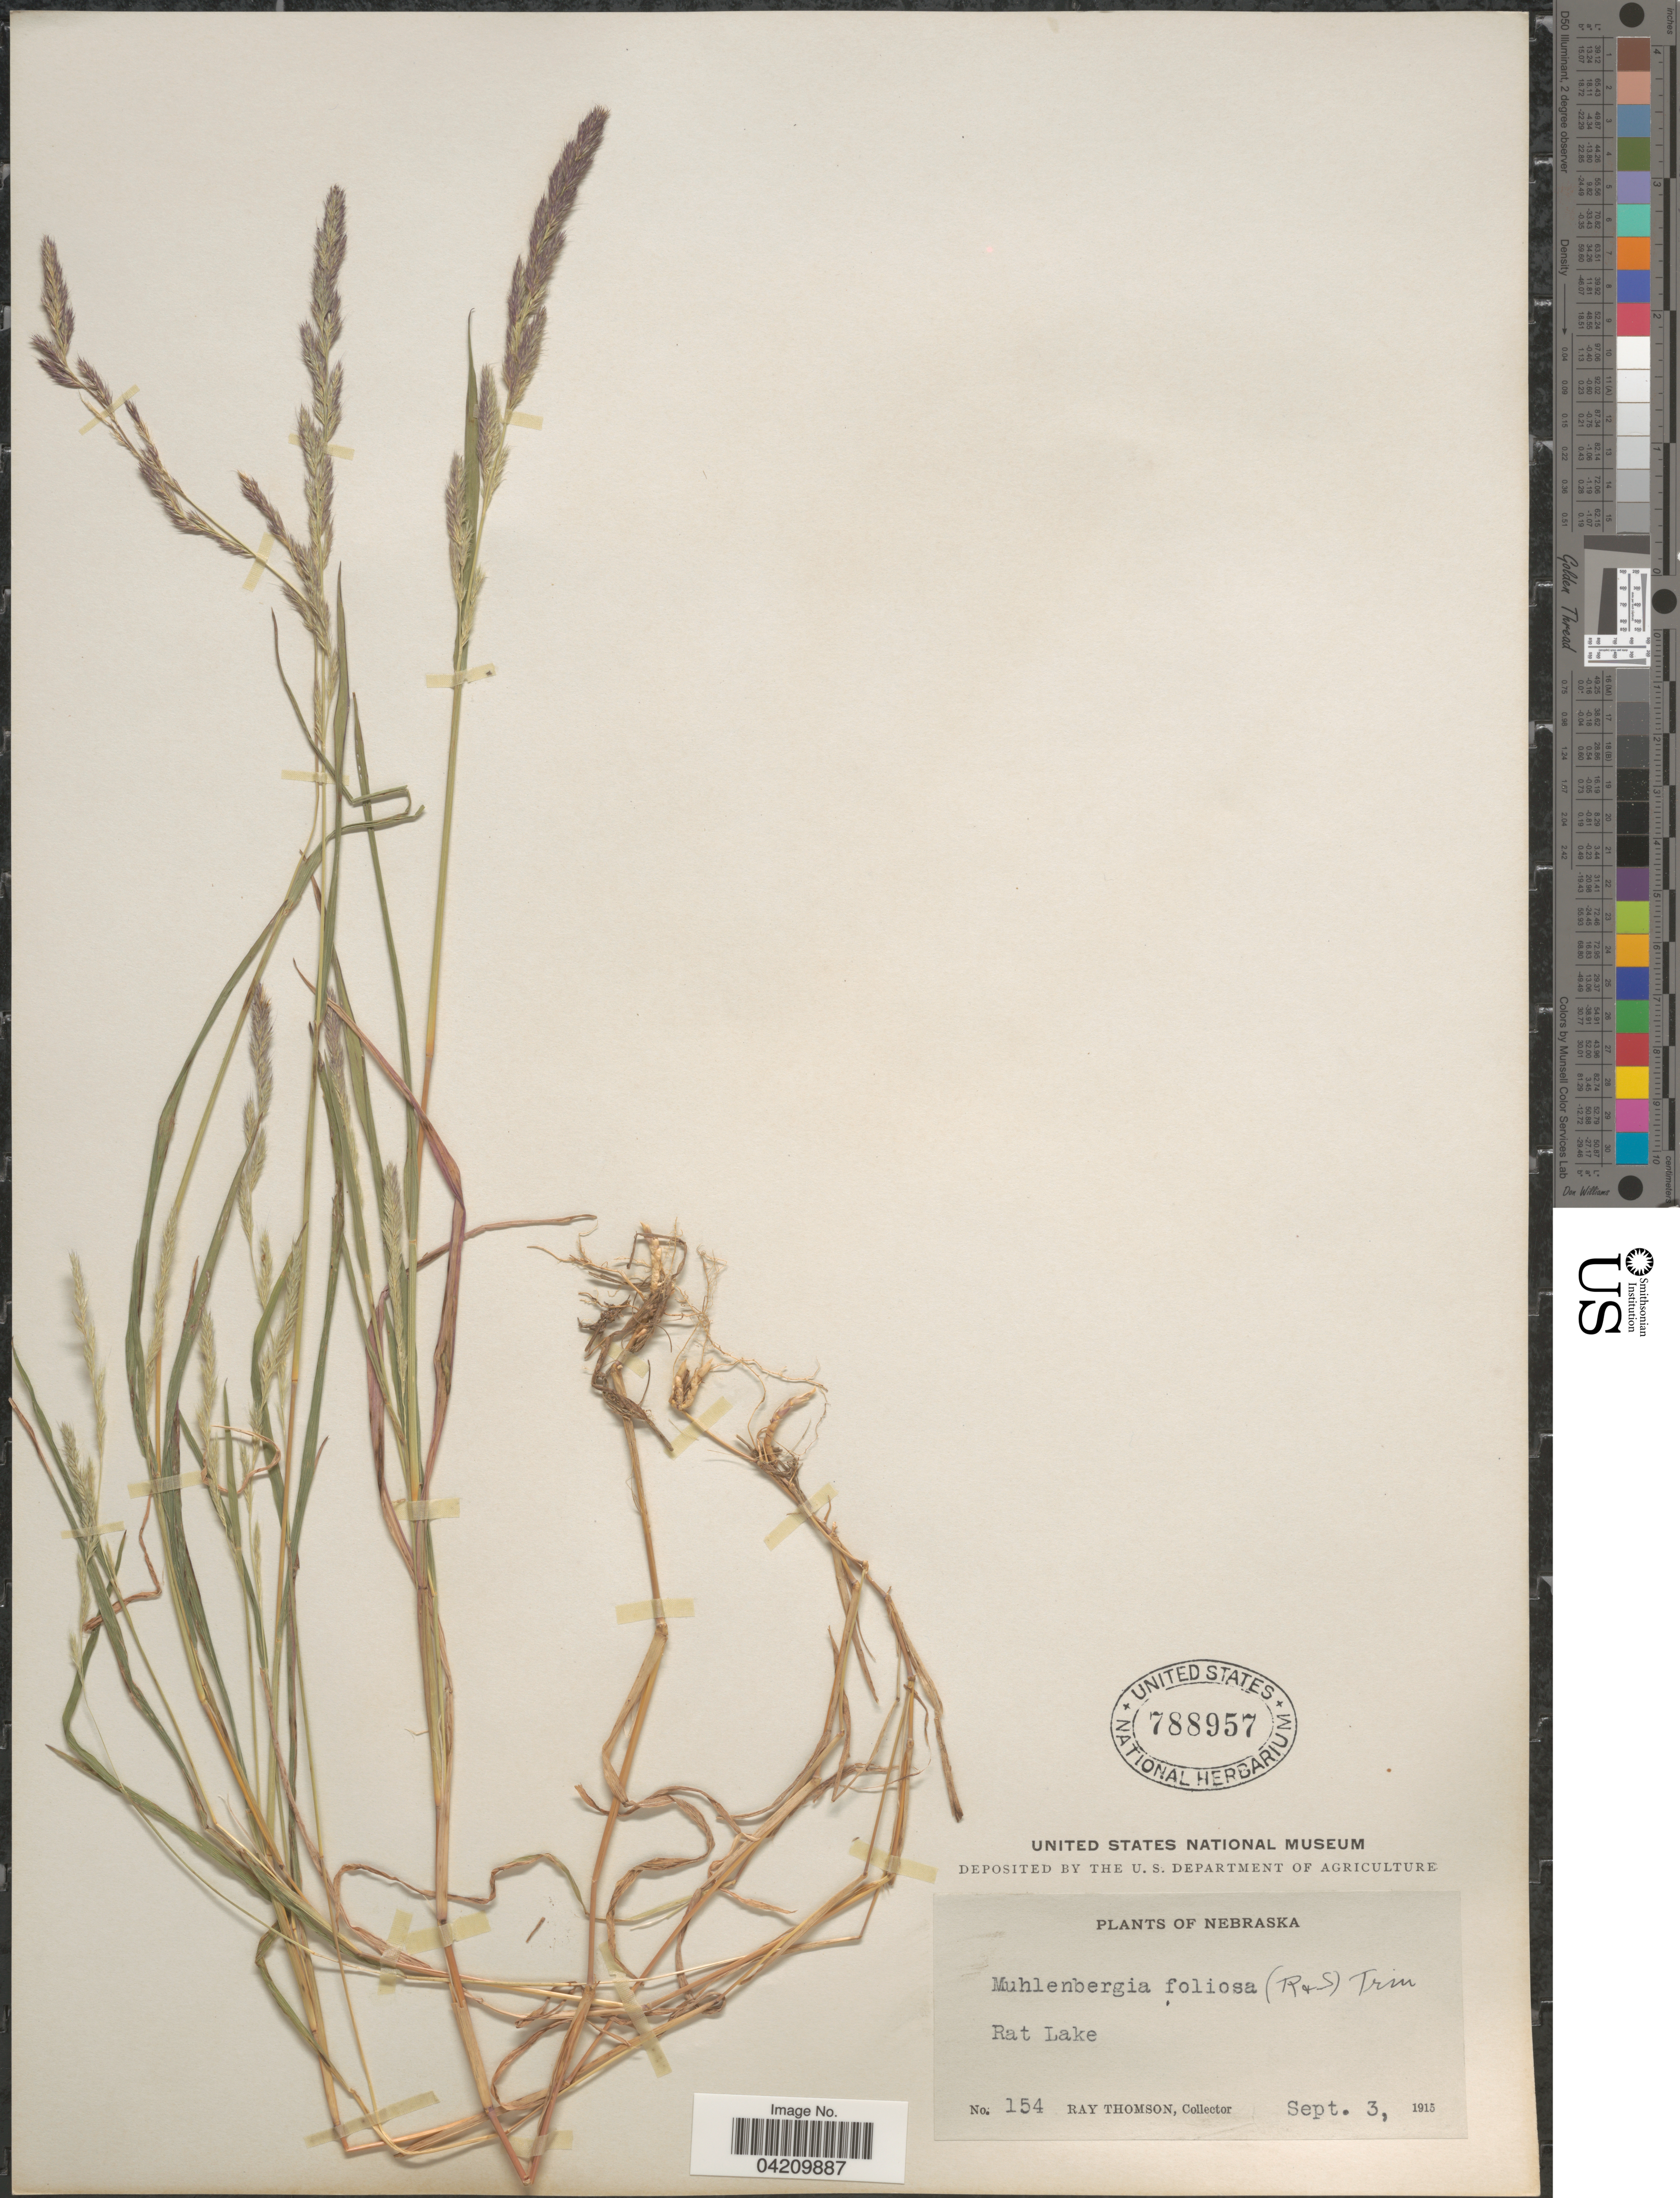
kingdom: Plantae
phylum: Tracheophyta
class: Liliopsida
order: Poales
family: Poaceae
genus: Muhlenbergia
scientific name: Muhlenbergia mexicana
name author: (L.) Trin.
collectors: R. Thomson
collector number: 154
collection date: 1915-09-03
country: United States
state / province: Nebraska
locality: Rat Lake.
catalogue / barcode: US 788957